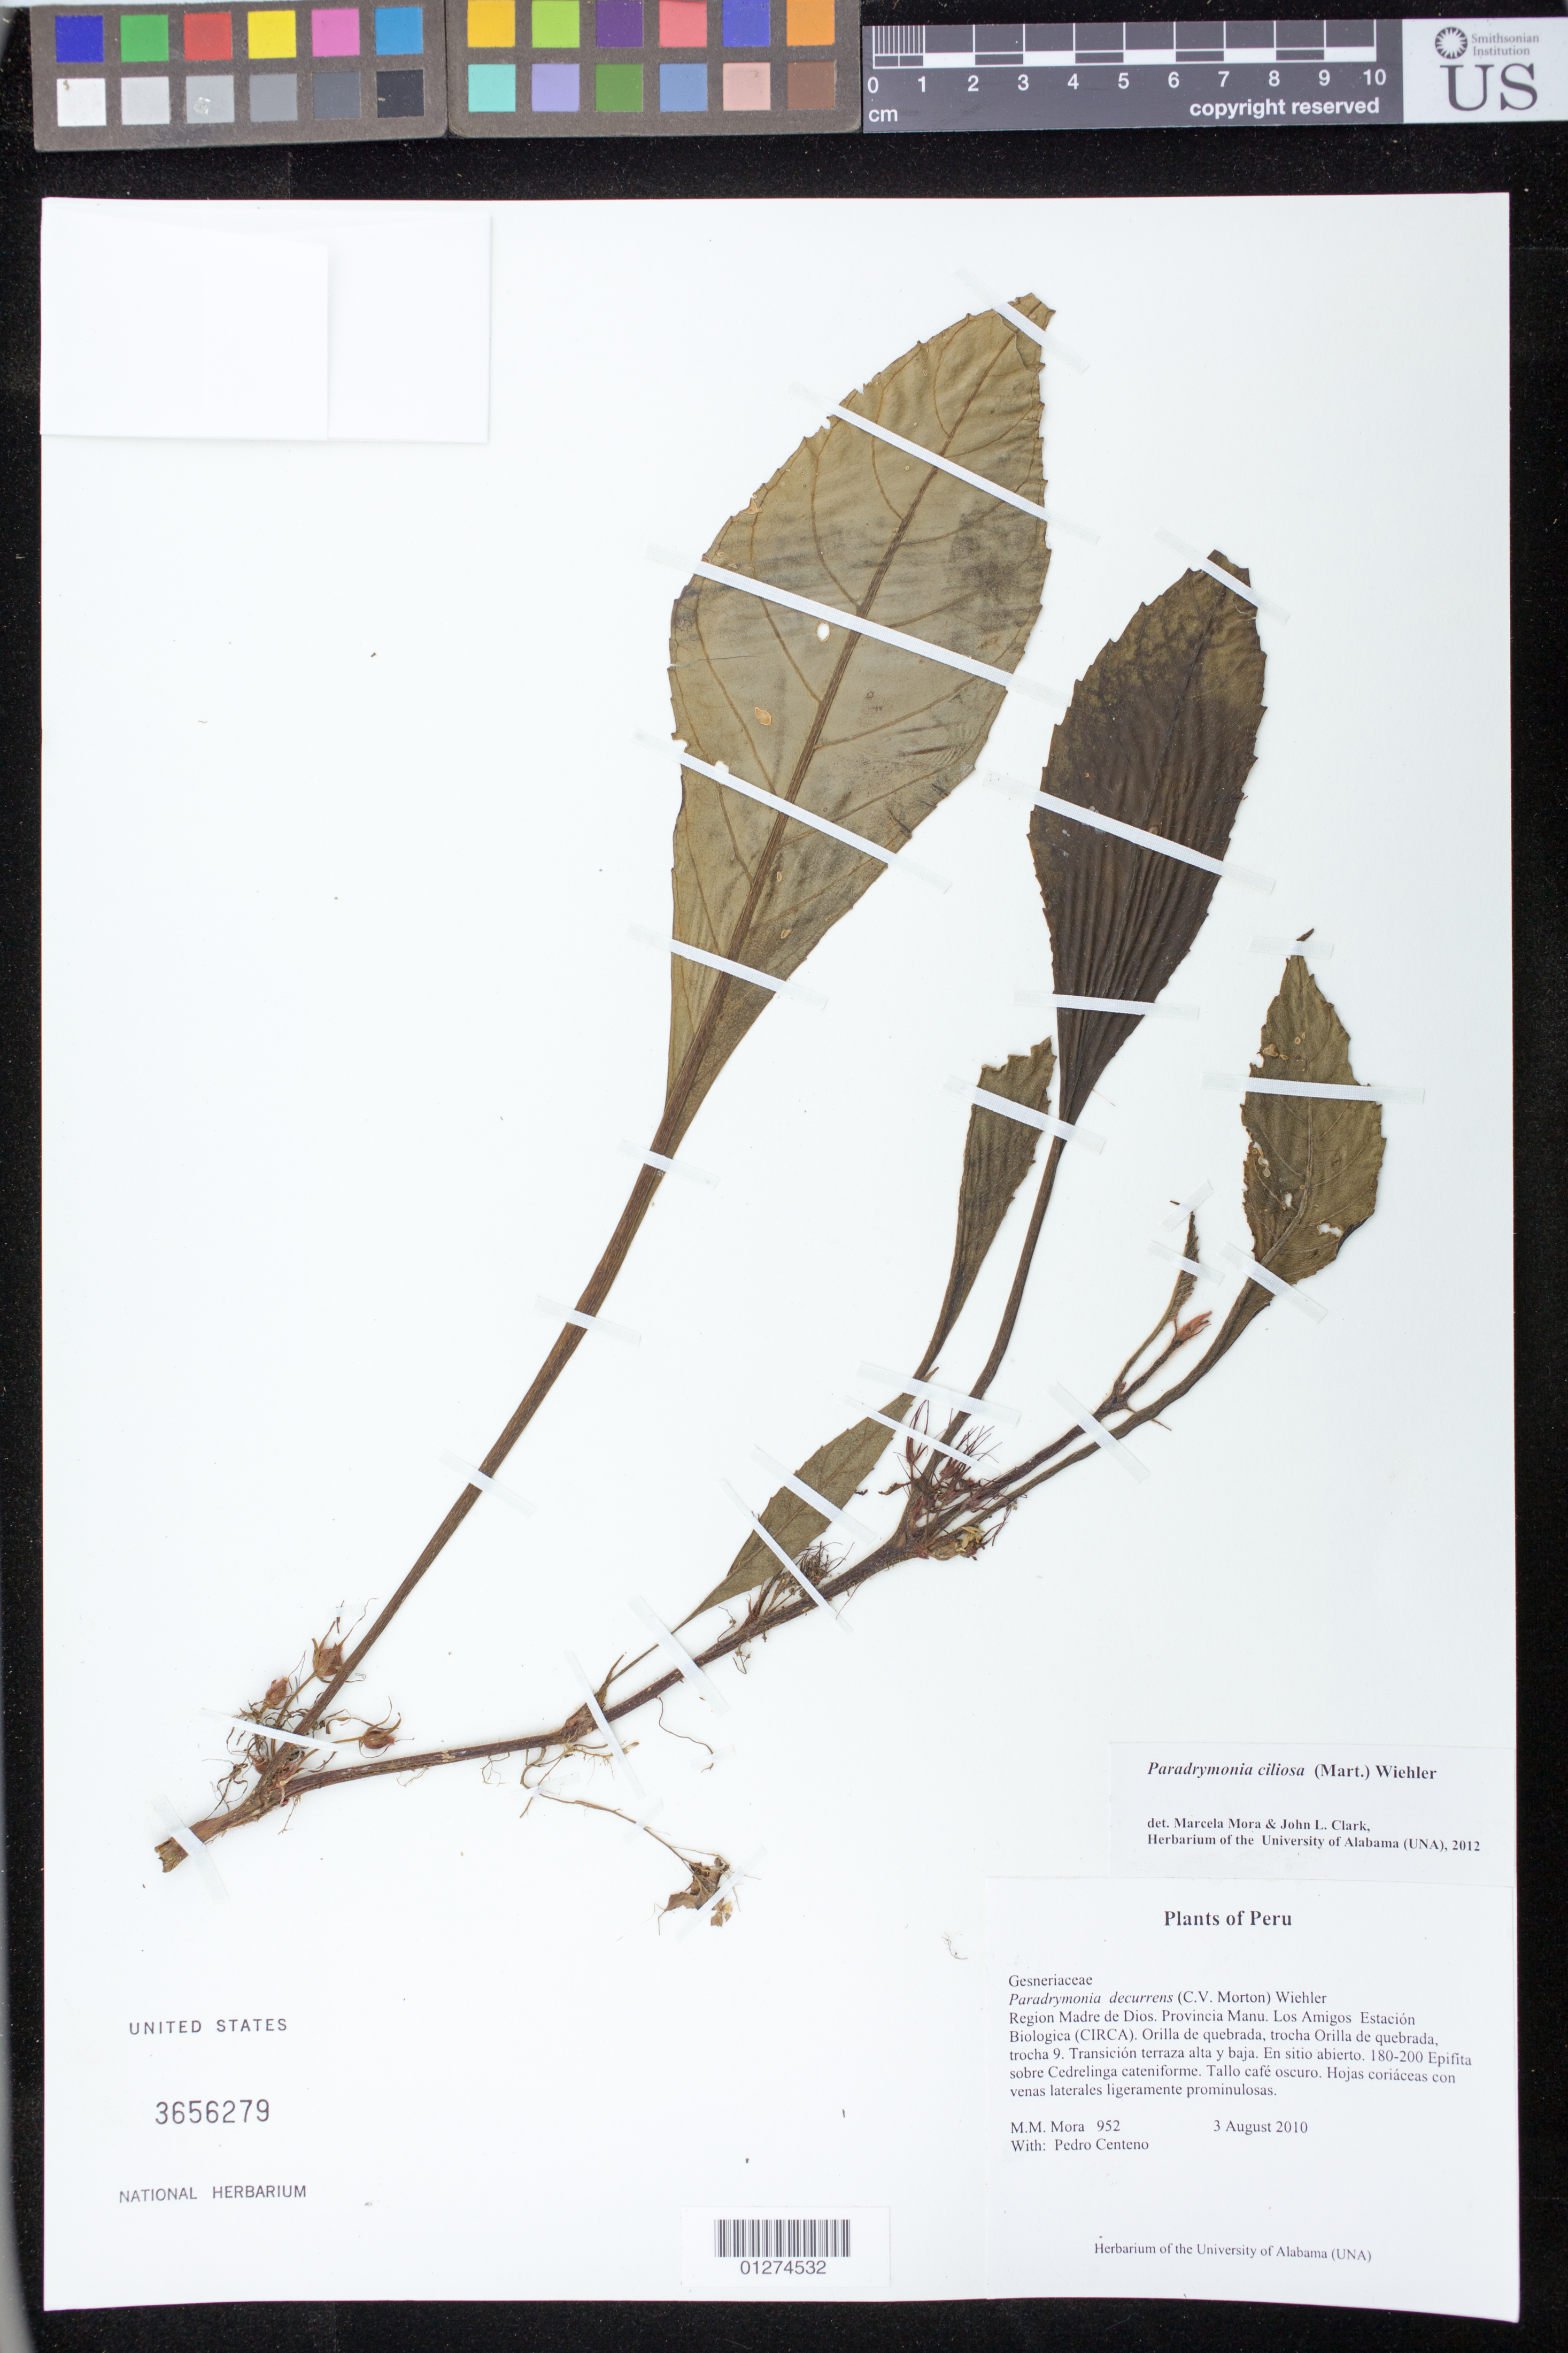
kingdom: Plantae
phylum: Tracheophyta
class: Magnoliopsida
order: Lamiales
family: Gesneriaceae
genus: Paradrymonia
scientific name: Paradrymonia ciliosa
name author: (Mart.) Wiehler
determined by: Mora, M.; Clark, J. L.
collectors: M. M. Mora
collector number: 952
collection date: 2010-08-03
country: Peru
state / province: Madre de Dios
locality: Provincia Manu. Los Amigos Estacion Biologica.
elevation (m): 180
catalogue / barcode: US 3656279